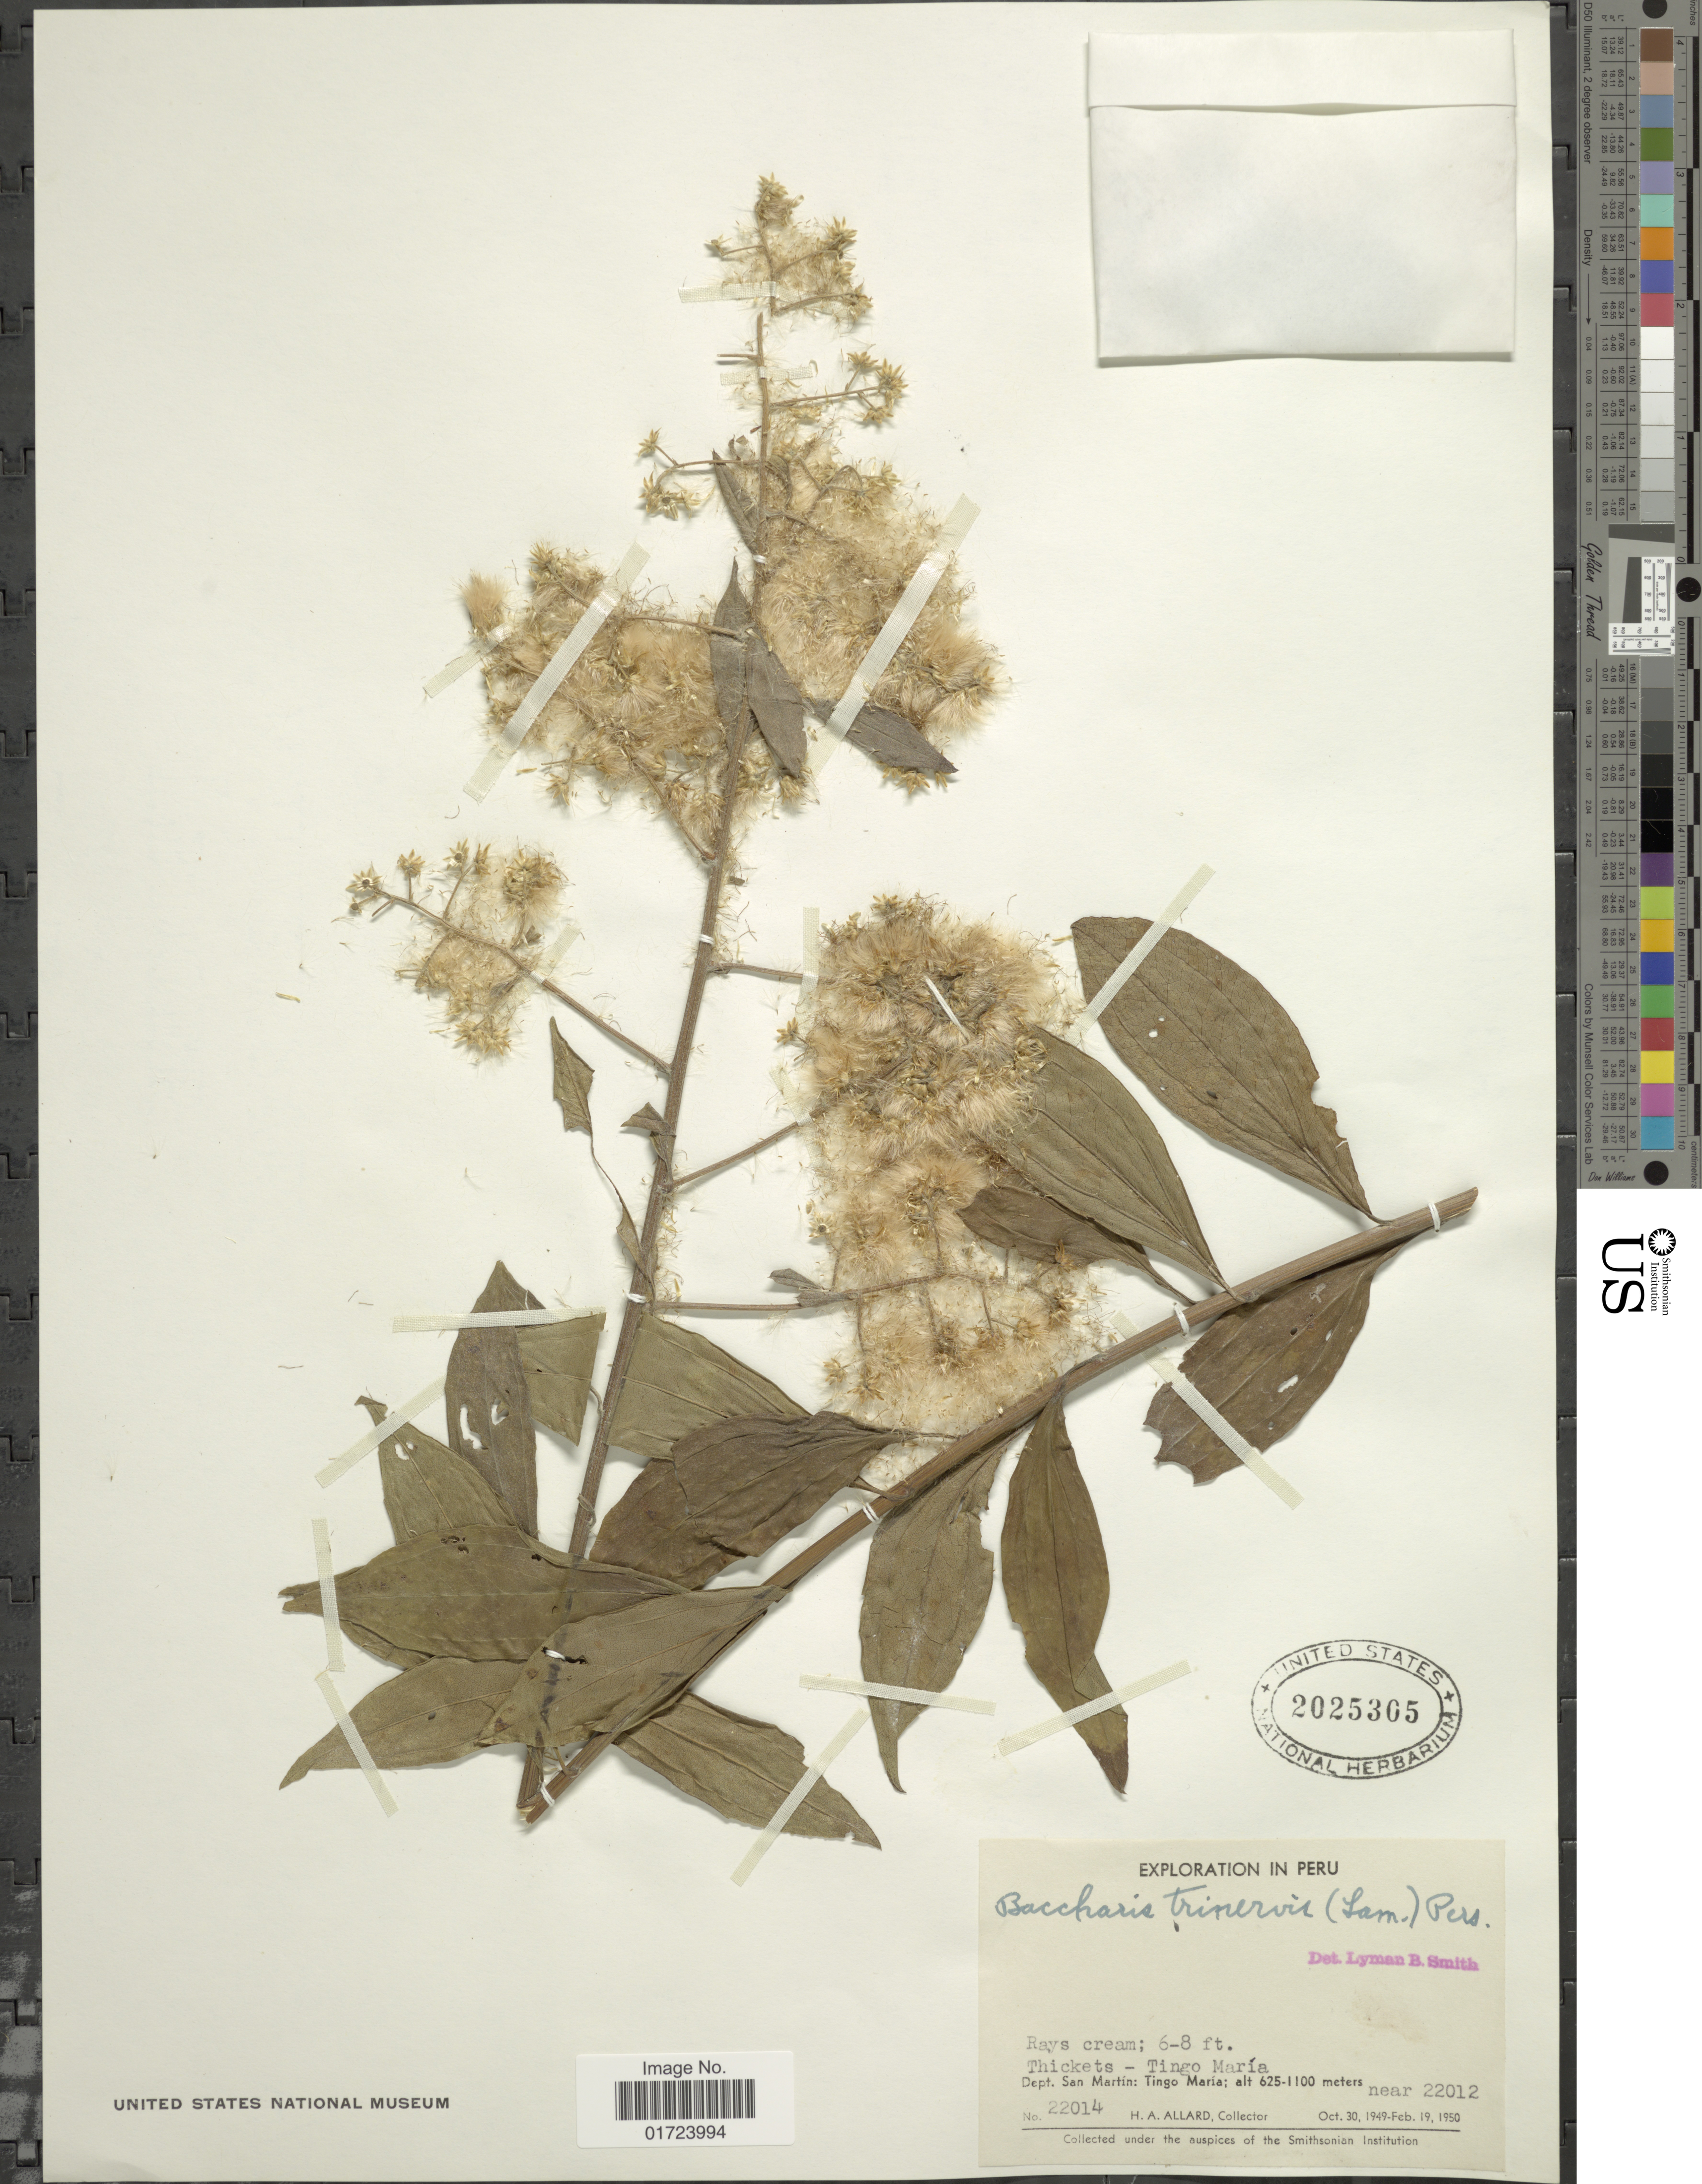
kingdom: Plantae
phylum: Tracheophyta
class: Magnoliopsida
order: Asterales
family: Asteraceae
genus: Baccharis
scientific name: Baccharis trinervis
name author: (Lam.) Pers.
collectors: H. A. Allard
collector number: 22014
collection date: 1950-10-30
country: Peru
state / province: San Martín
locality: Ticktes - Tingo Maria, Dept. San Martin: Tingo Maria.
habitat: in thickets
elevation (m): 625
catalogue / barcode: US 2025305